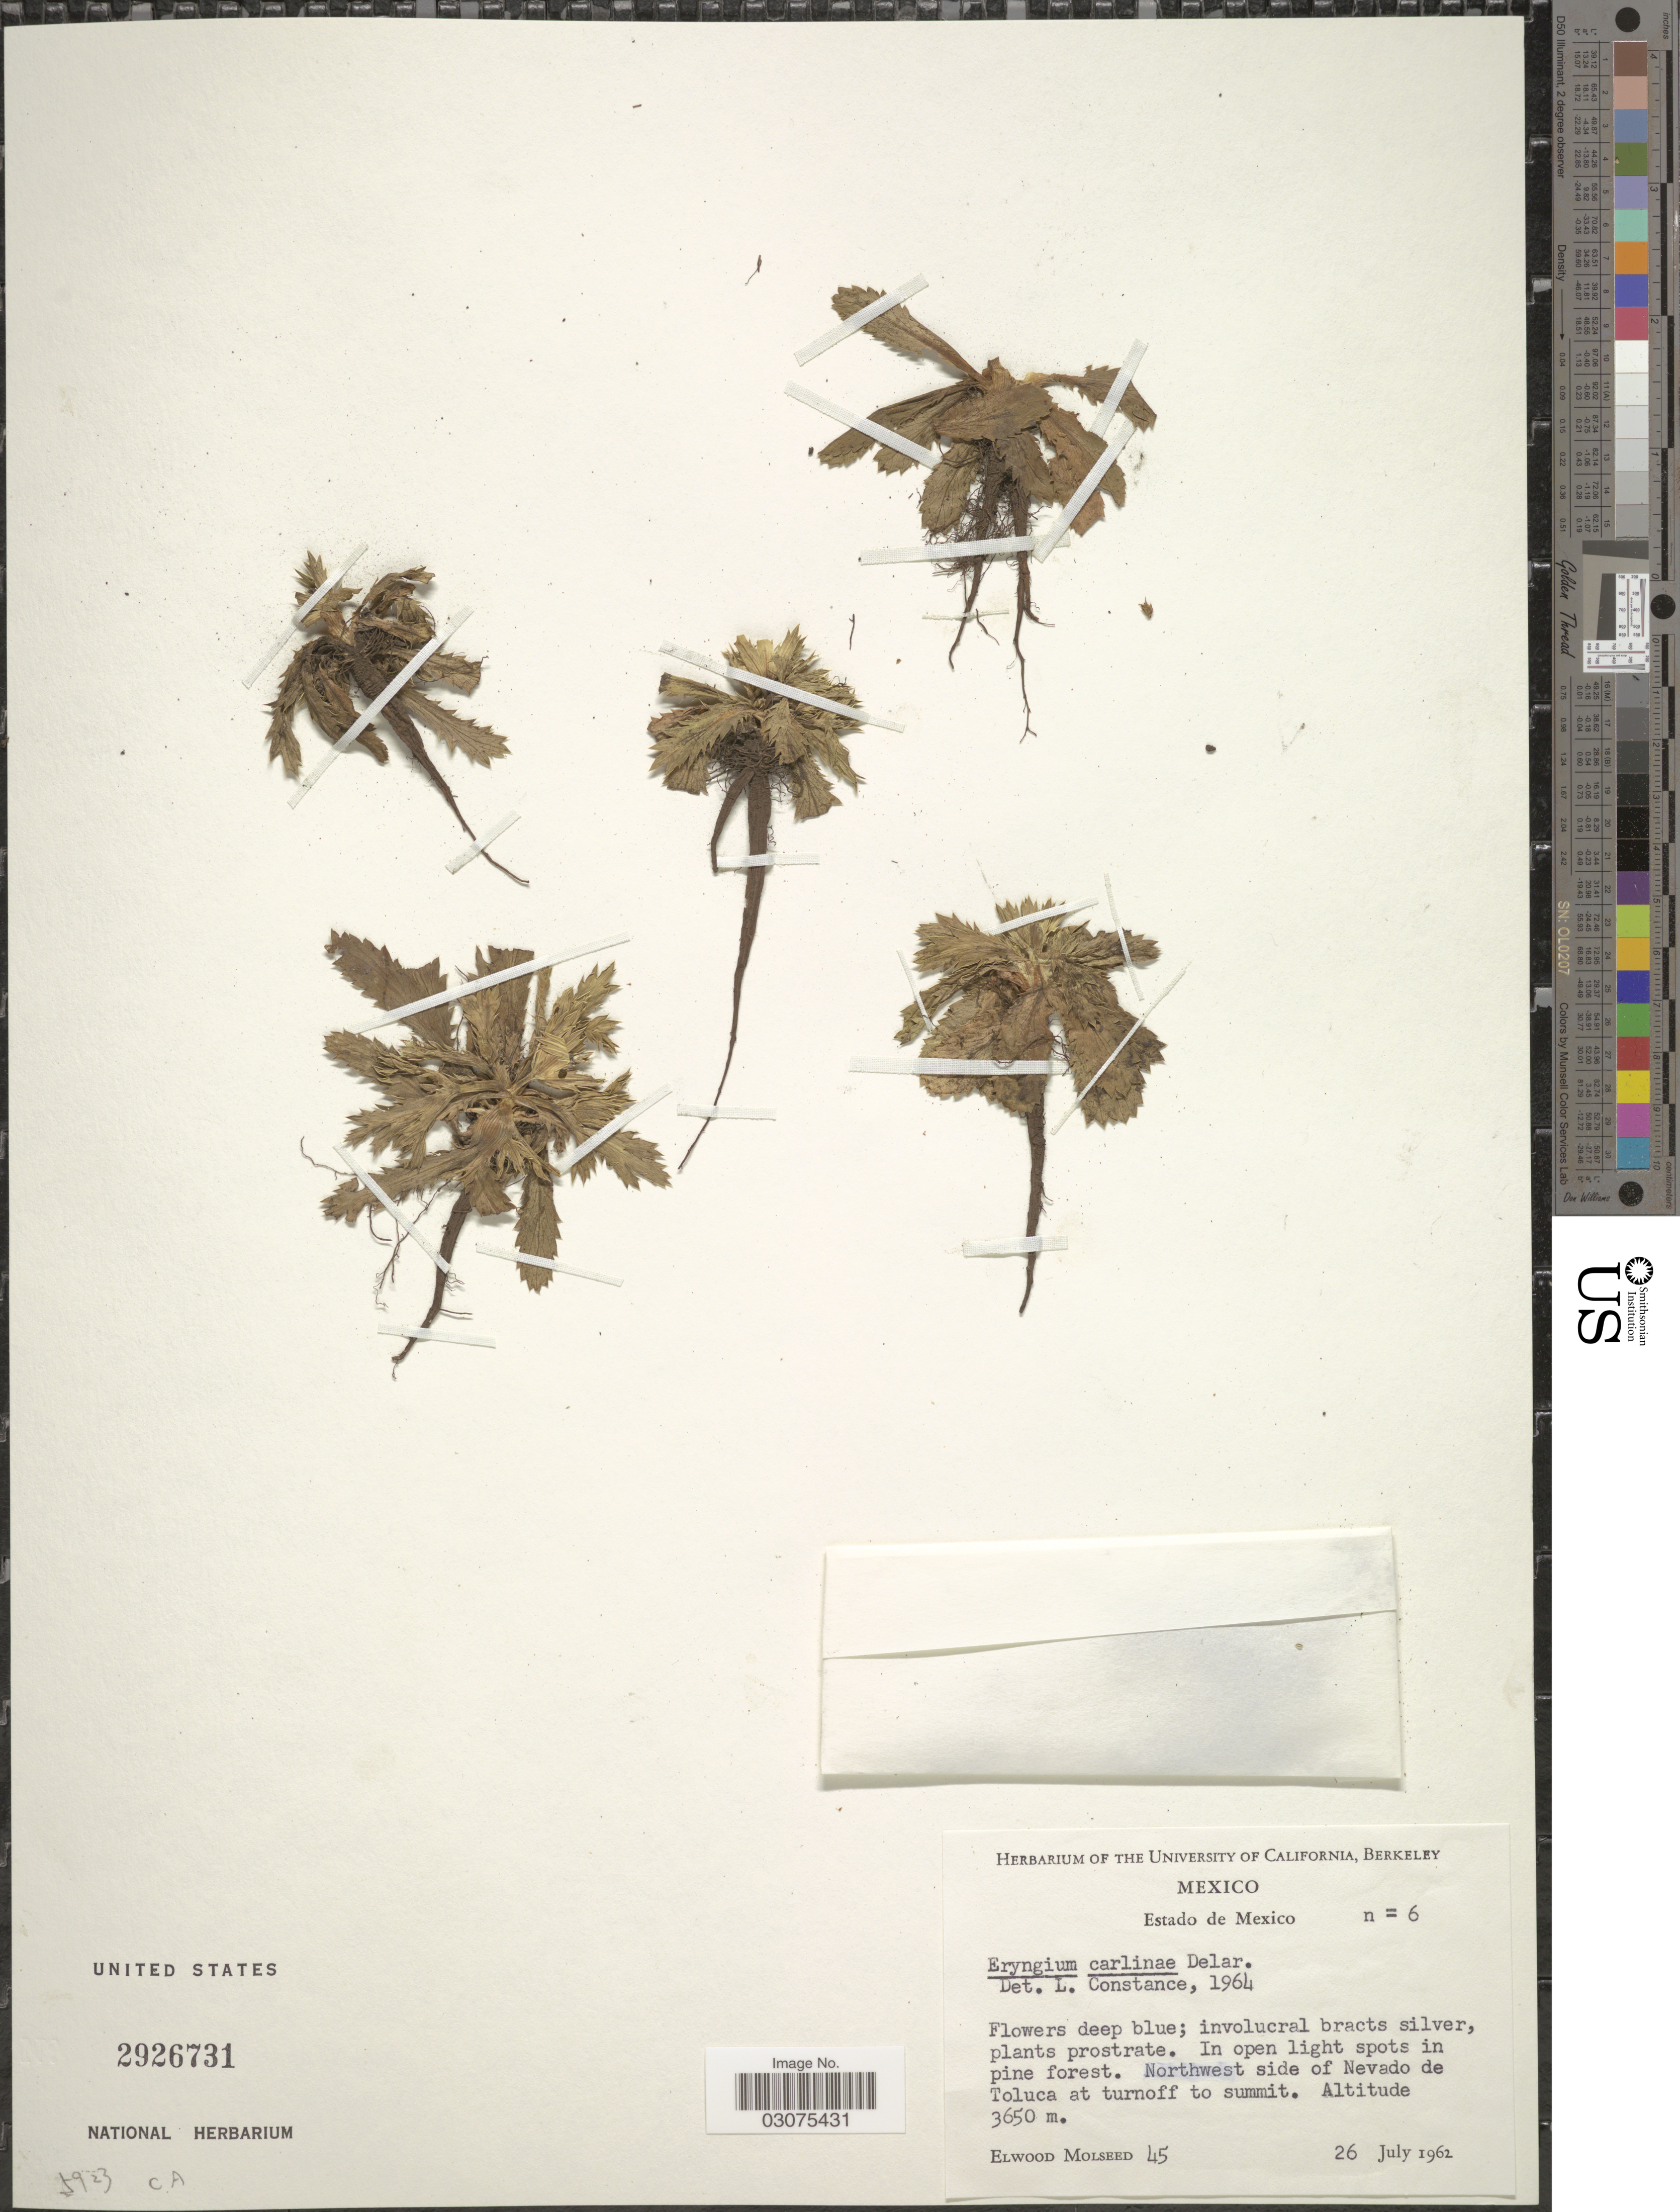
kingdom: Plantae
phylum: Tracheophyta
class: Magnoliopsida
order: Apiales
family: Apiaceae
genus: Eryngium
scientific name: Eryngium carlinae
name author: F. Delaroche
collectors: E. Molseed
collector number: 45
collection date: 1962-07-26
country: Mexico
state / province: México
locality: Northwest side of Nevado de Toluca at turnoff to summit.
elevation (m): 3650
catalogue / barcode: US 2926731